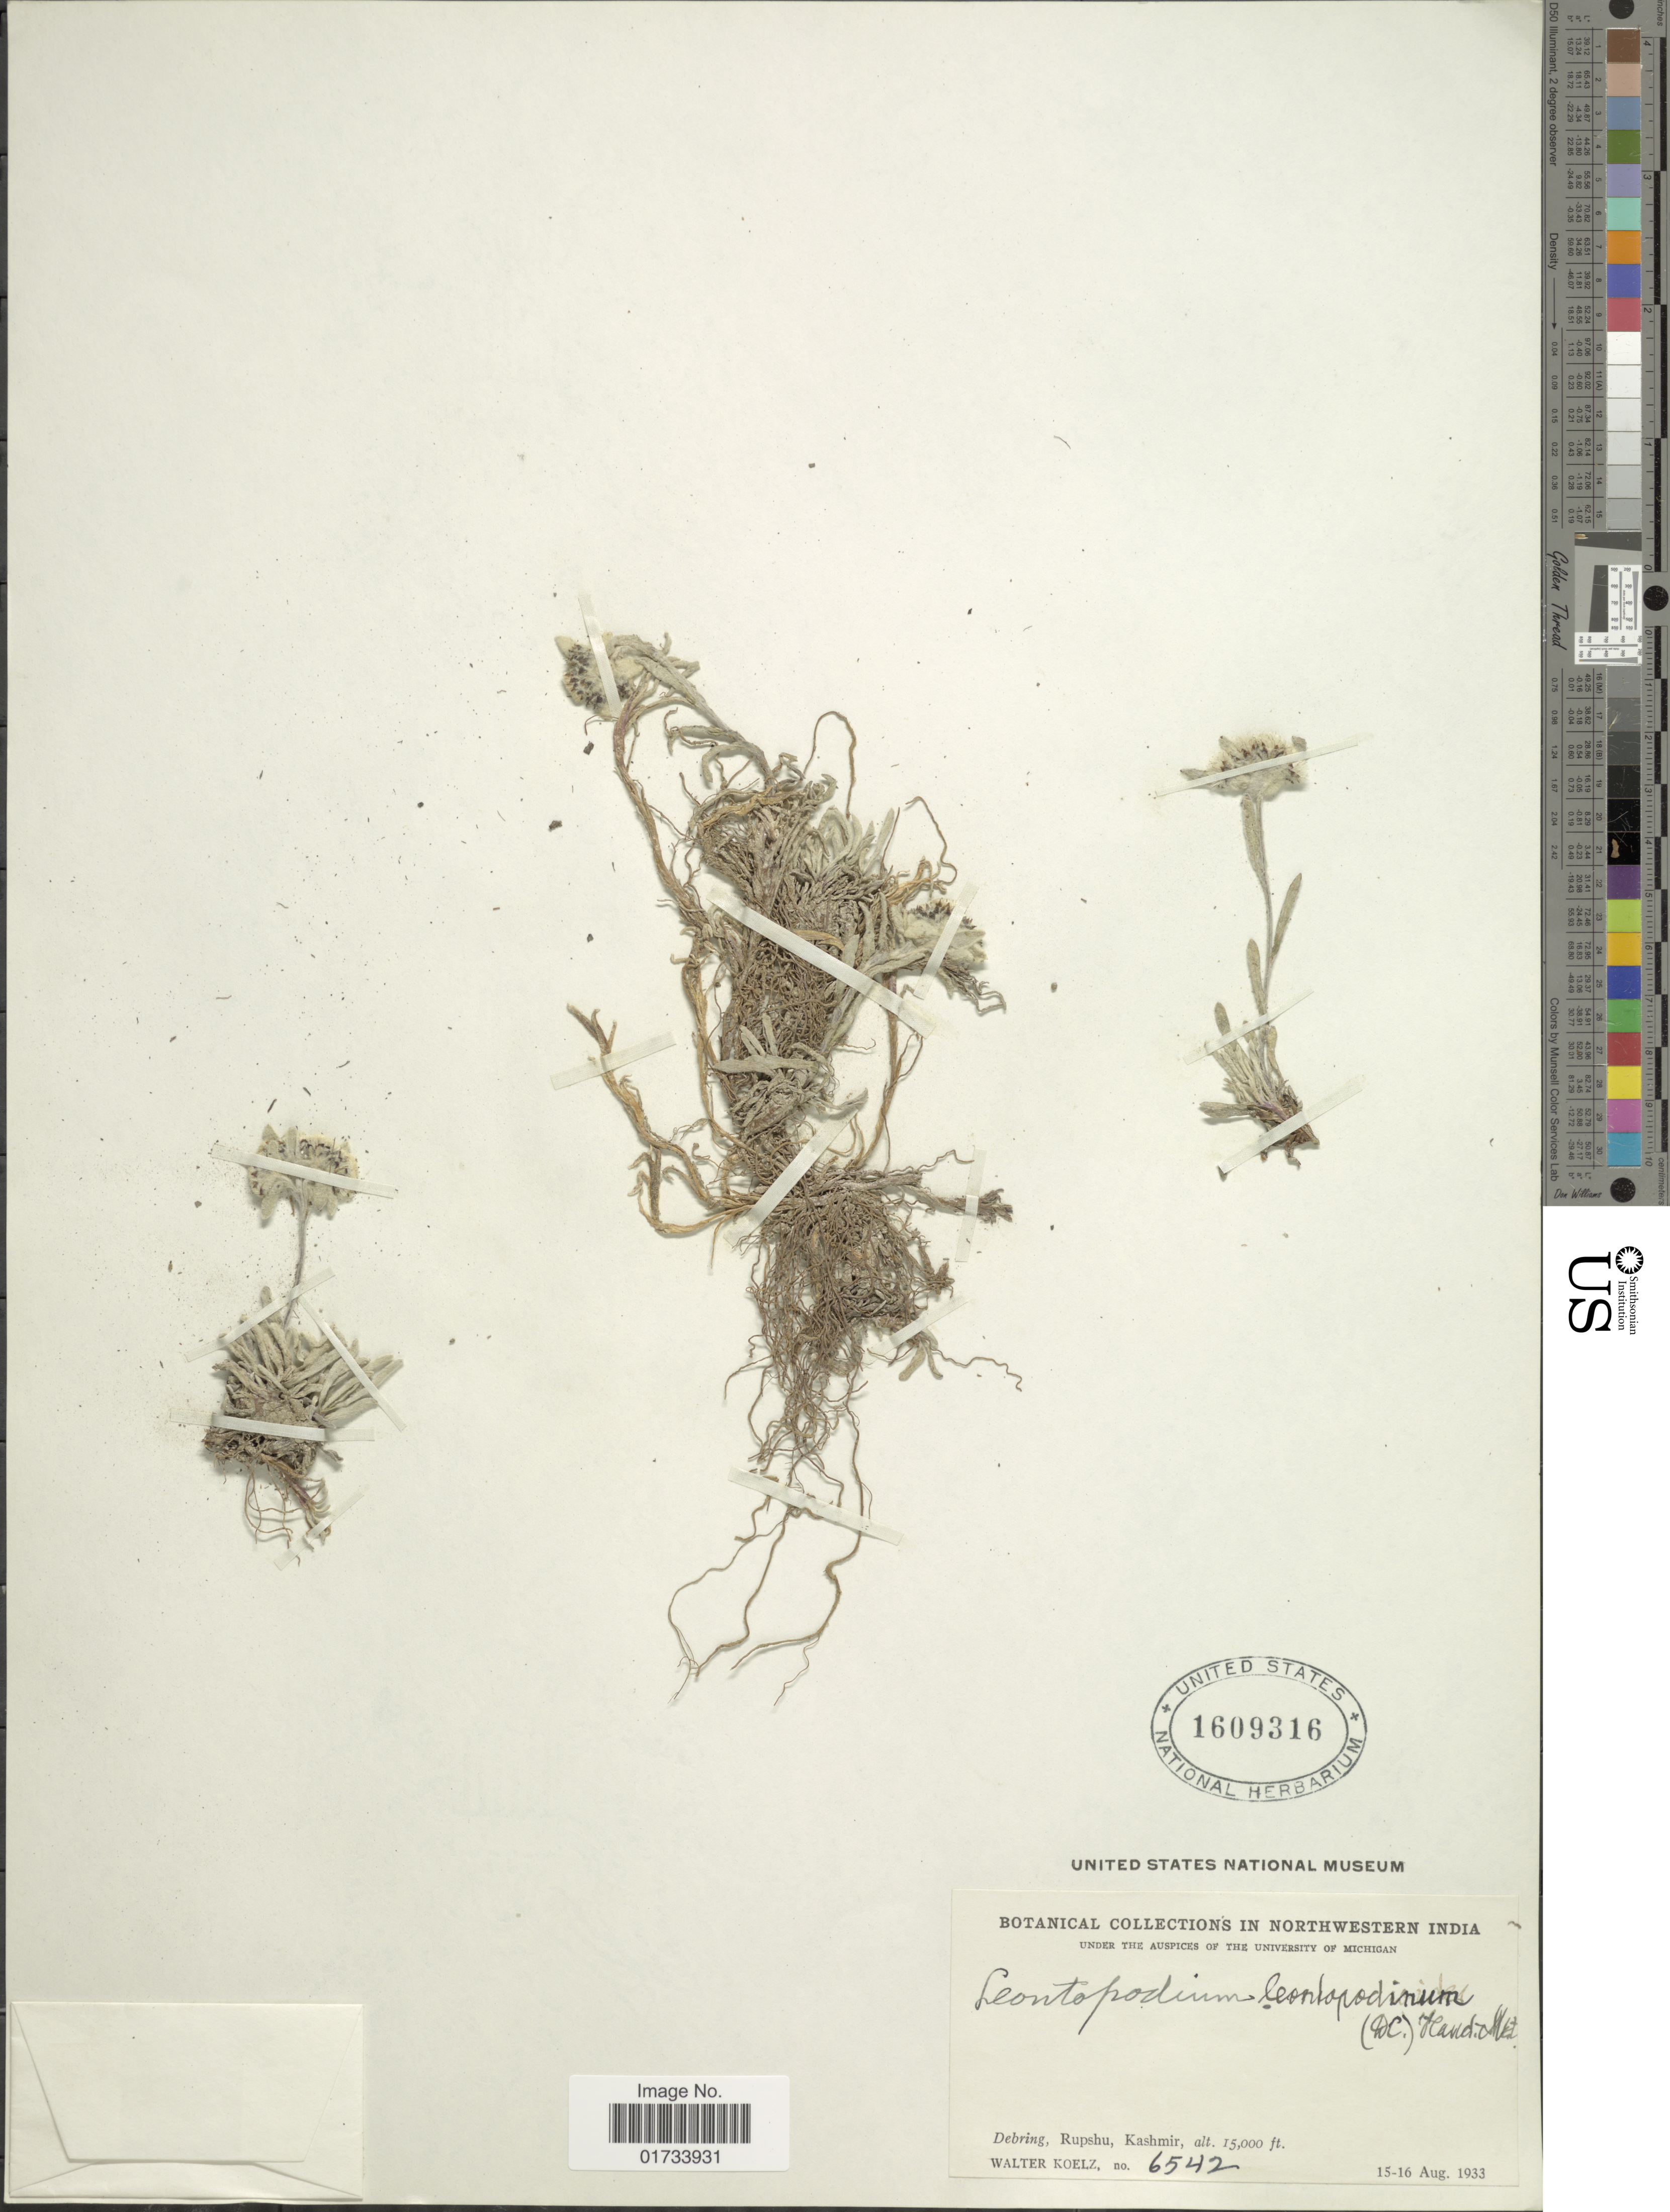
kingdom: Plantae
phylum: Tracheophyta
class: Magnoliopsida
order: Asterales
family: Asteraceae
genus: Leontopodium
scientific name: Leontopodium leontopodinum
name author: (DC.) Hand.-Mazz.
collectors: W. N. Koelz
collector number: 6542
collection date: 1933-08-15/1933-08-16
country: India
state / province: Jammu and Kashmir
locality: Northwestern India, Debring, Rupshu, Kashmir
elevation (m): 4572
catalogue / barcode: US 1609316